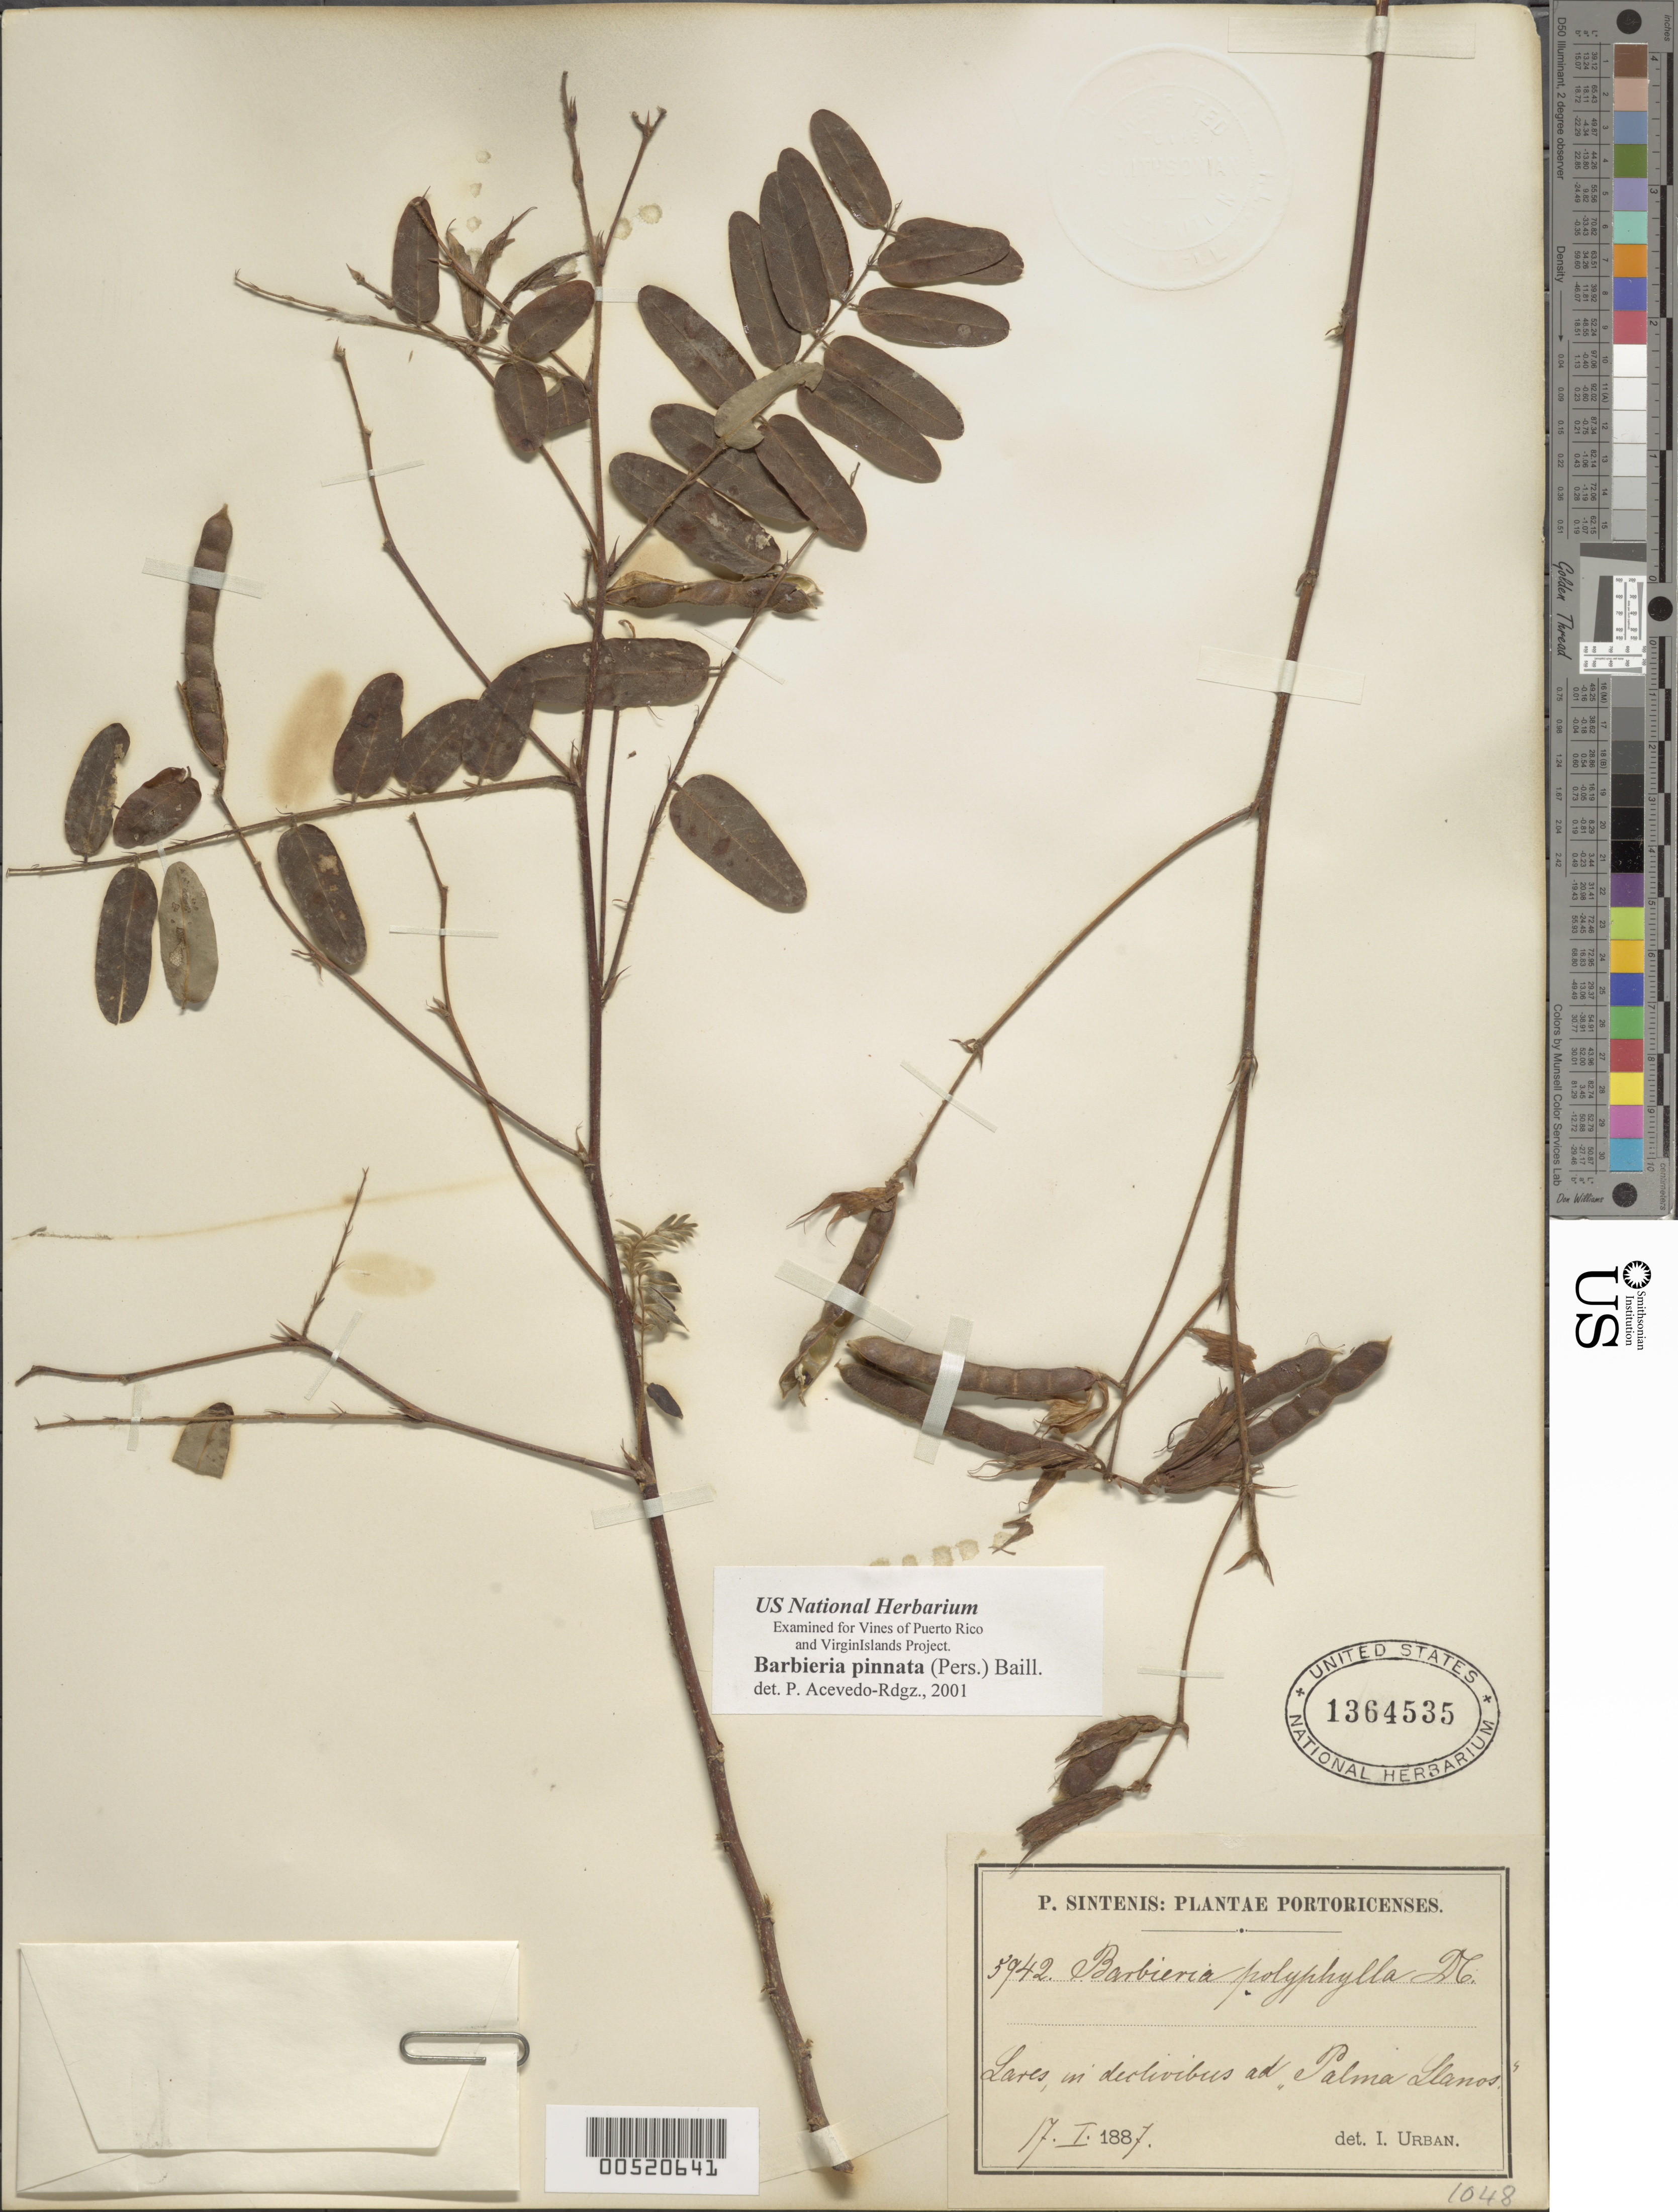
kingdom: Plantae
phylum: Tracheophyta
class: Magnoliopsida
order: Fabales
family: Fabaceae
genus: Barbieria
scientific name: Barbieria pinnata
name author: (Pers.) Baill.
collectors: P. Sintenis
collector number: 5942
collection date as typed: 17 Jan 1887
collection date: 1887-01-17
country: Puerto Rico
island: Greater Antilles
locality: Lares. In declivibus ad "Palma Llanos".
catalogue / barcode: US 1364535